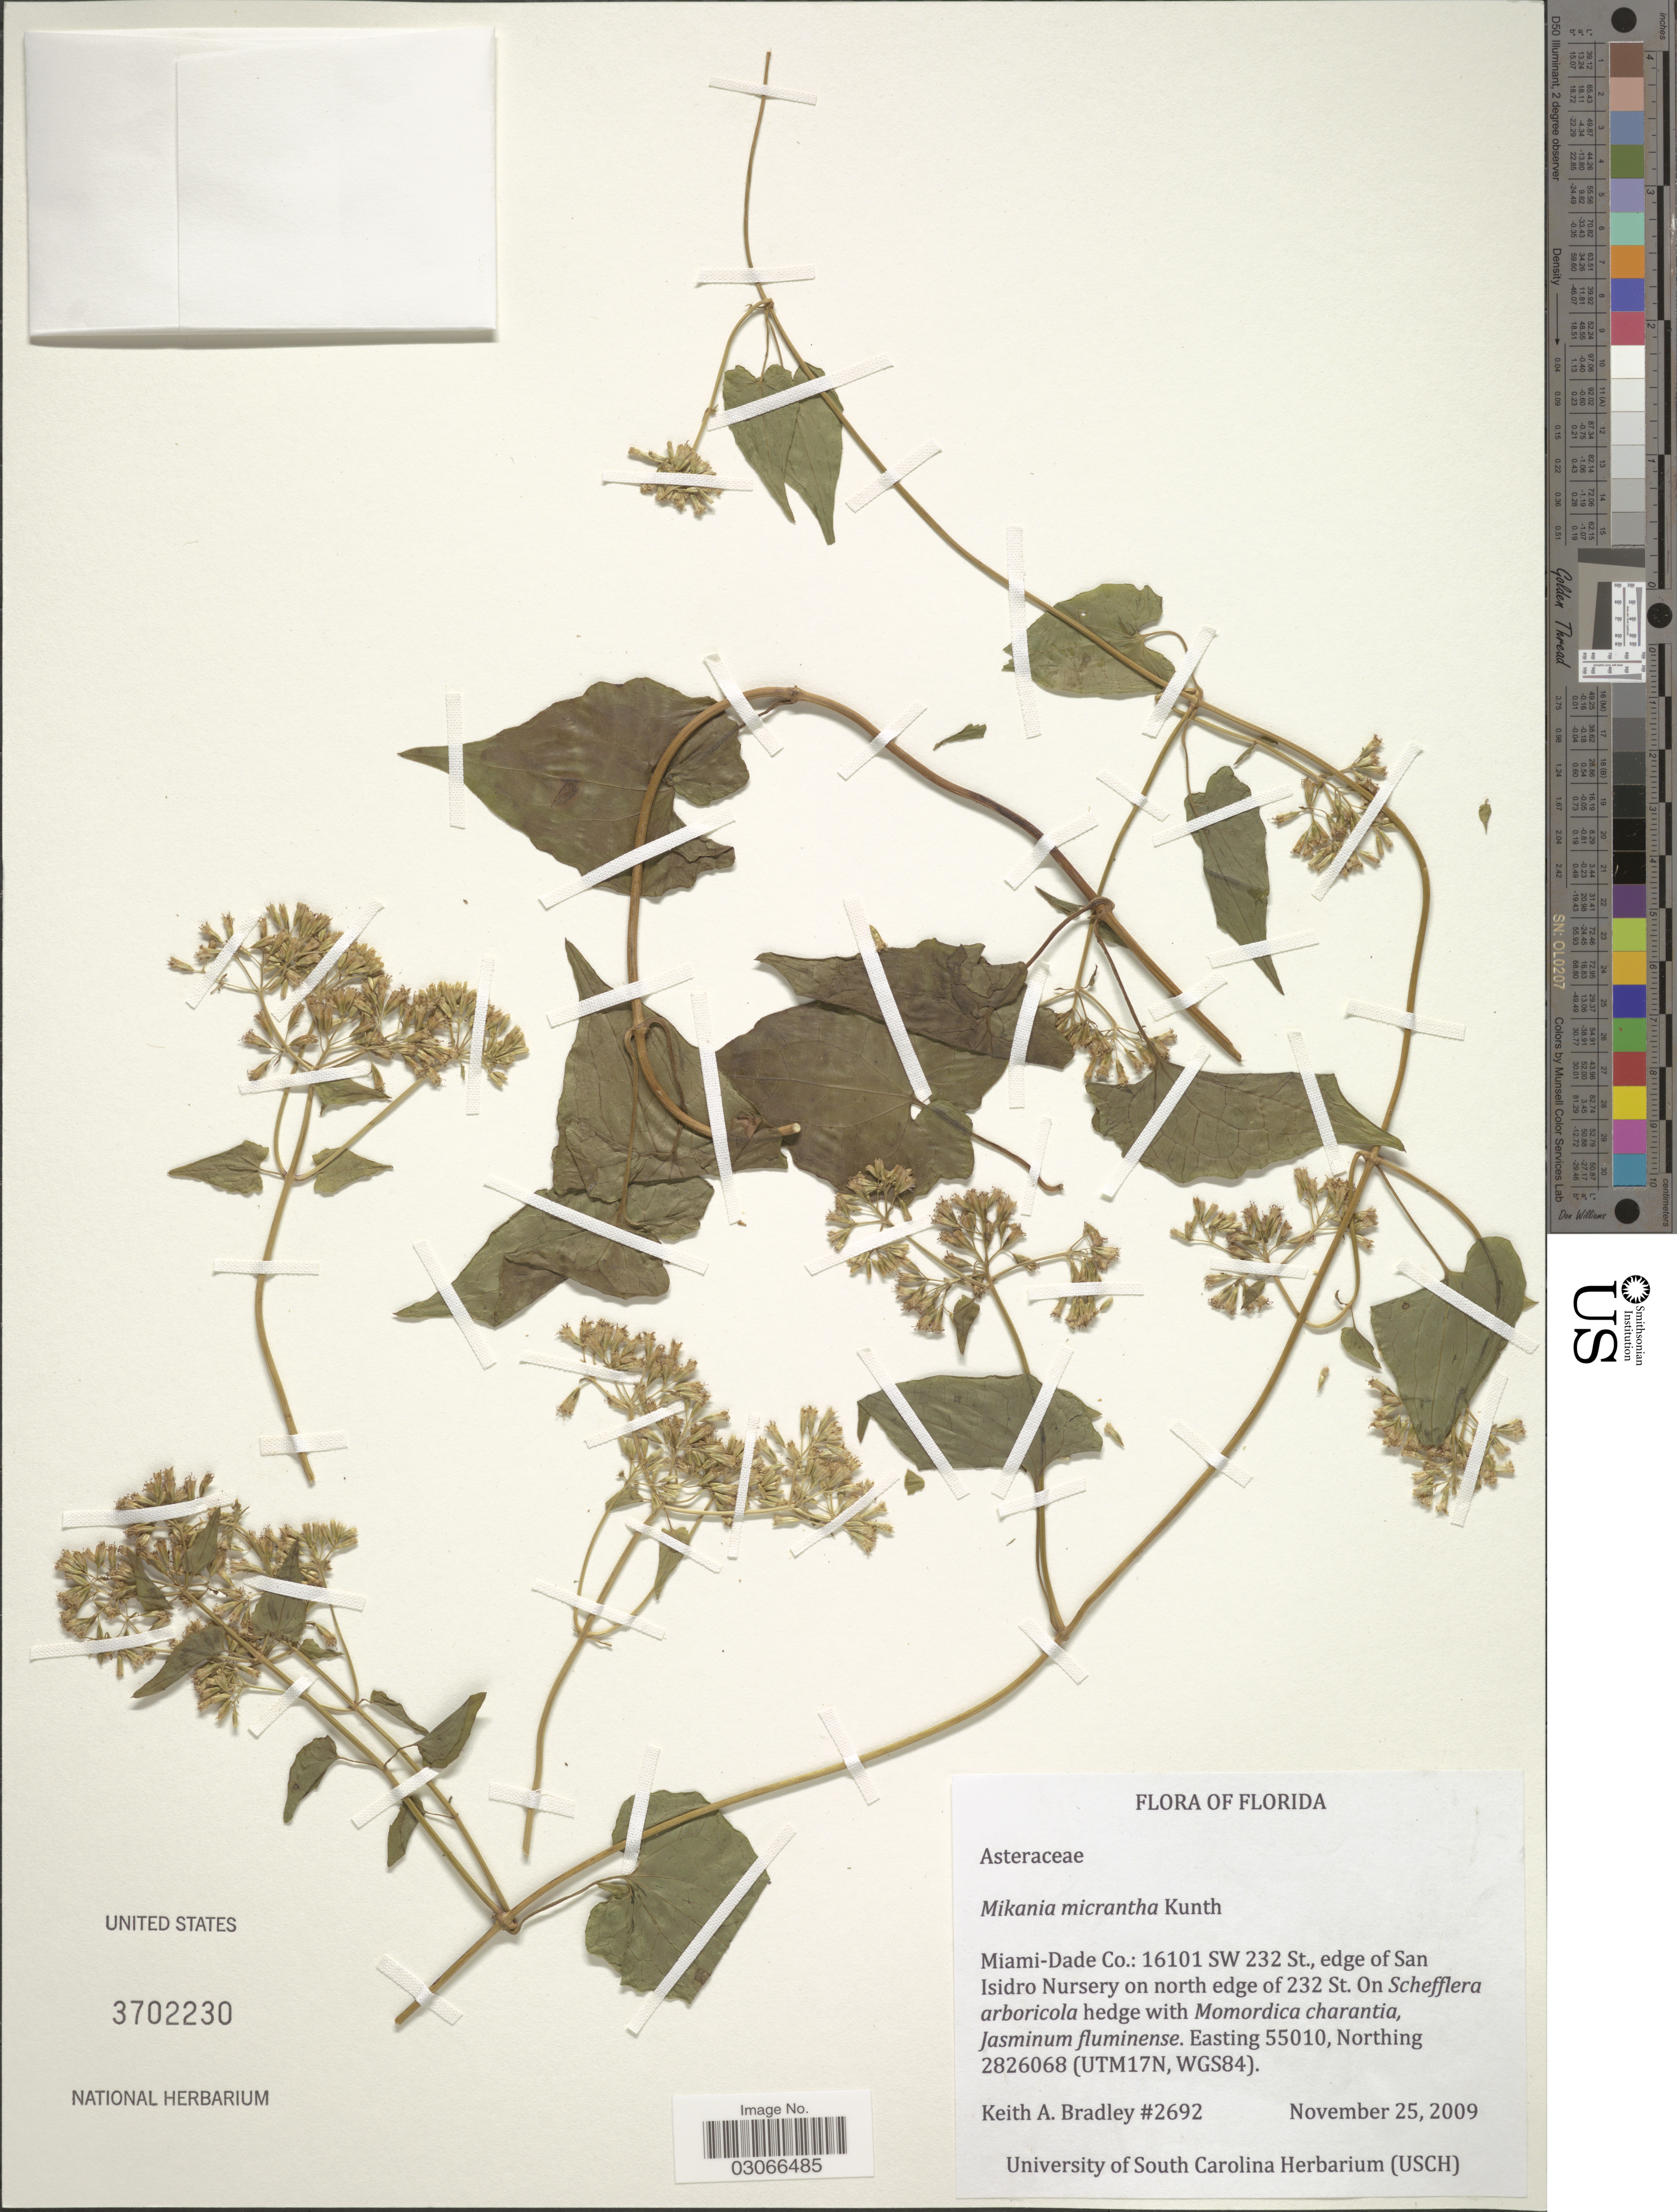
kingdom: Plantae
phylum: Tracheophyta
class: Magnoliopsida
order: Asterales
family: Asteraceae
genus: Mikania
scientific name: Mikania micrantha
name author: Kunth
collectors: K. Bradley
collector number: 2692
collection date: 2009-11-25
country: United States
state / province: Florida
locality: Miami-Dade Co.: 16101 SW 232 St., edge of San Isidro Nursery on north edge of 232 St. (UTM17N, WGS84).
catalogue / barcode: US 3702230